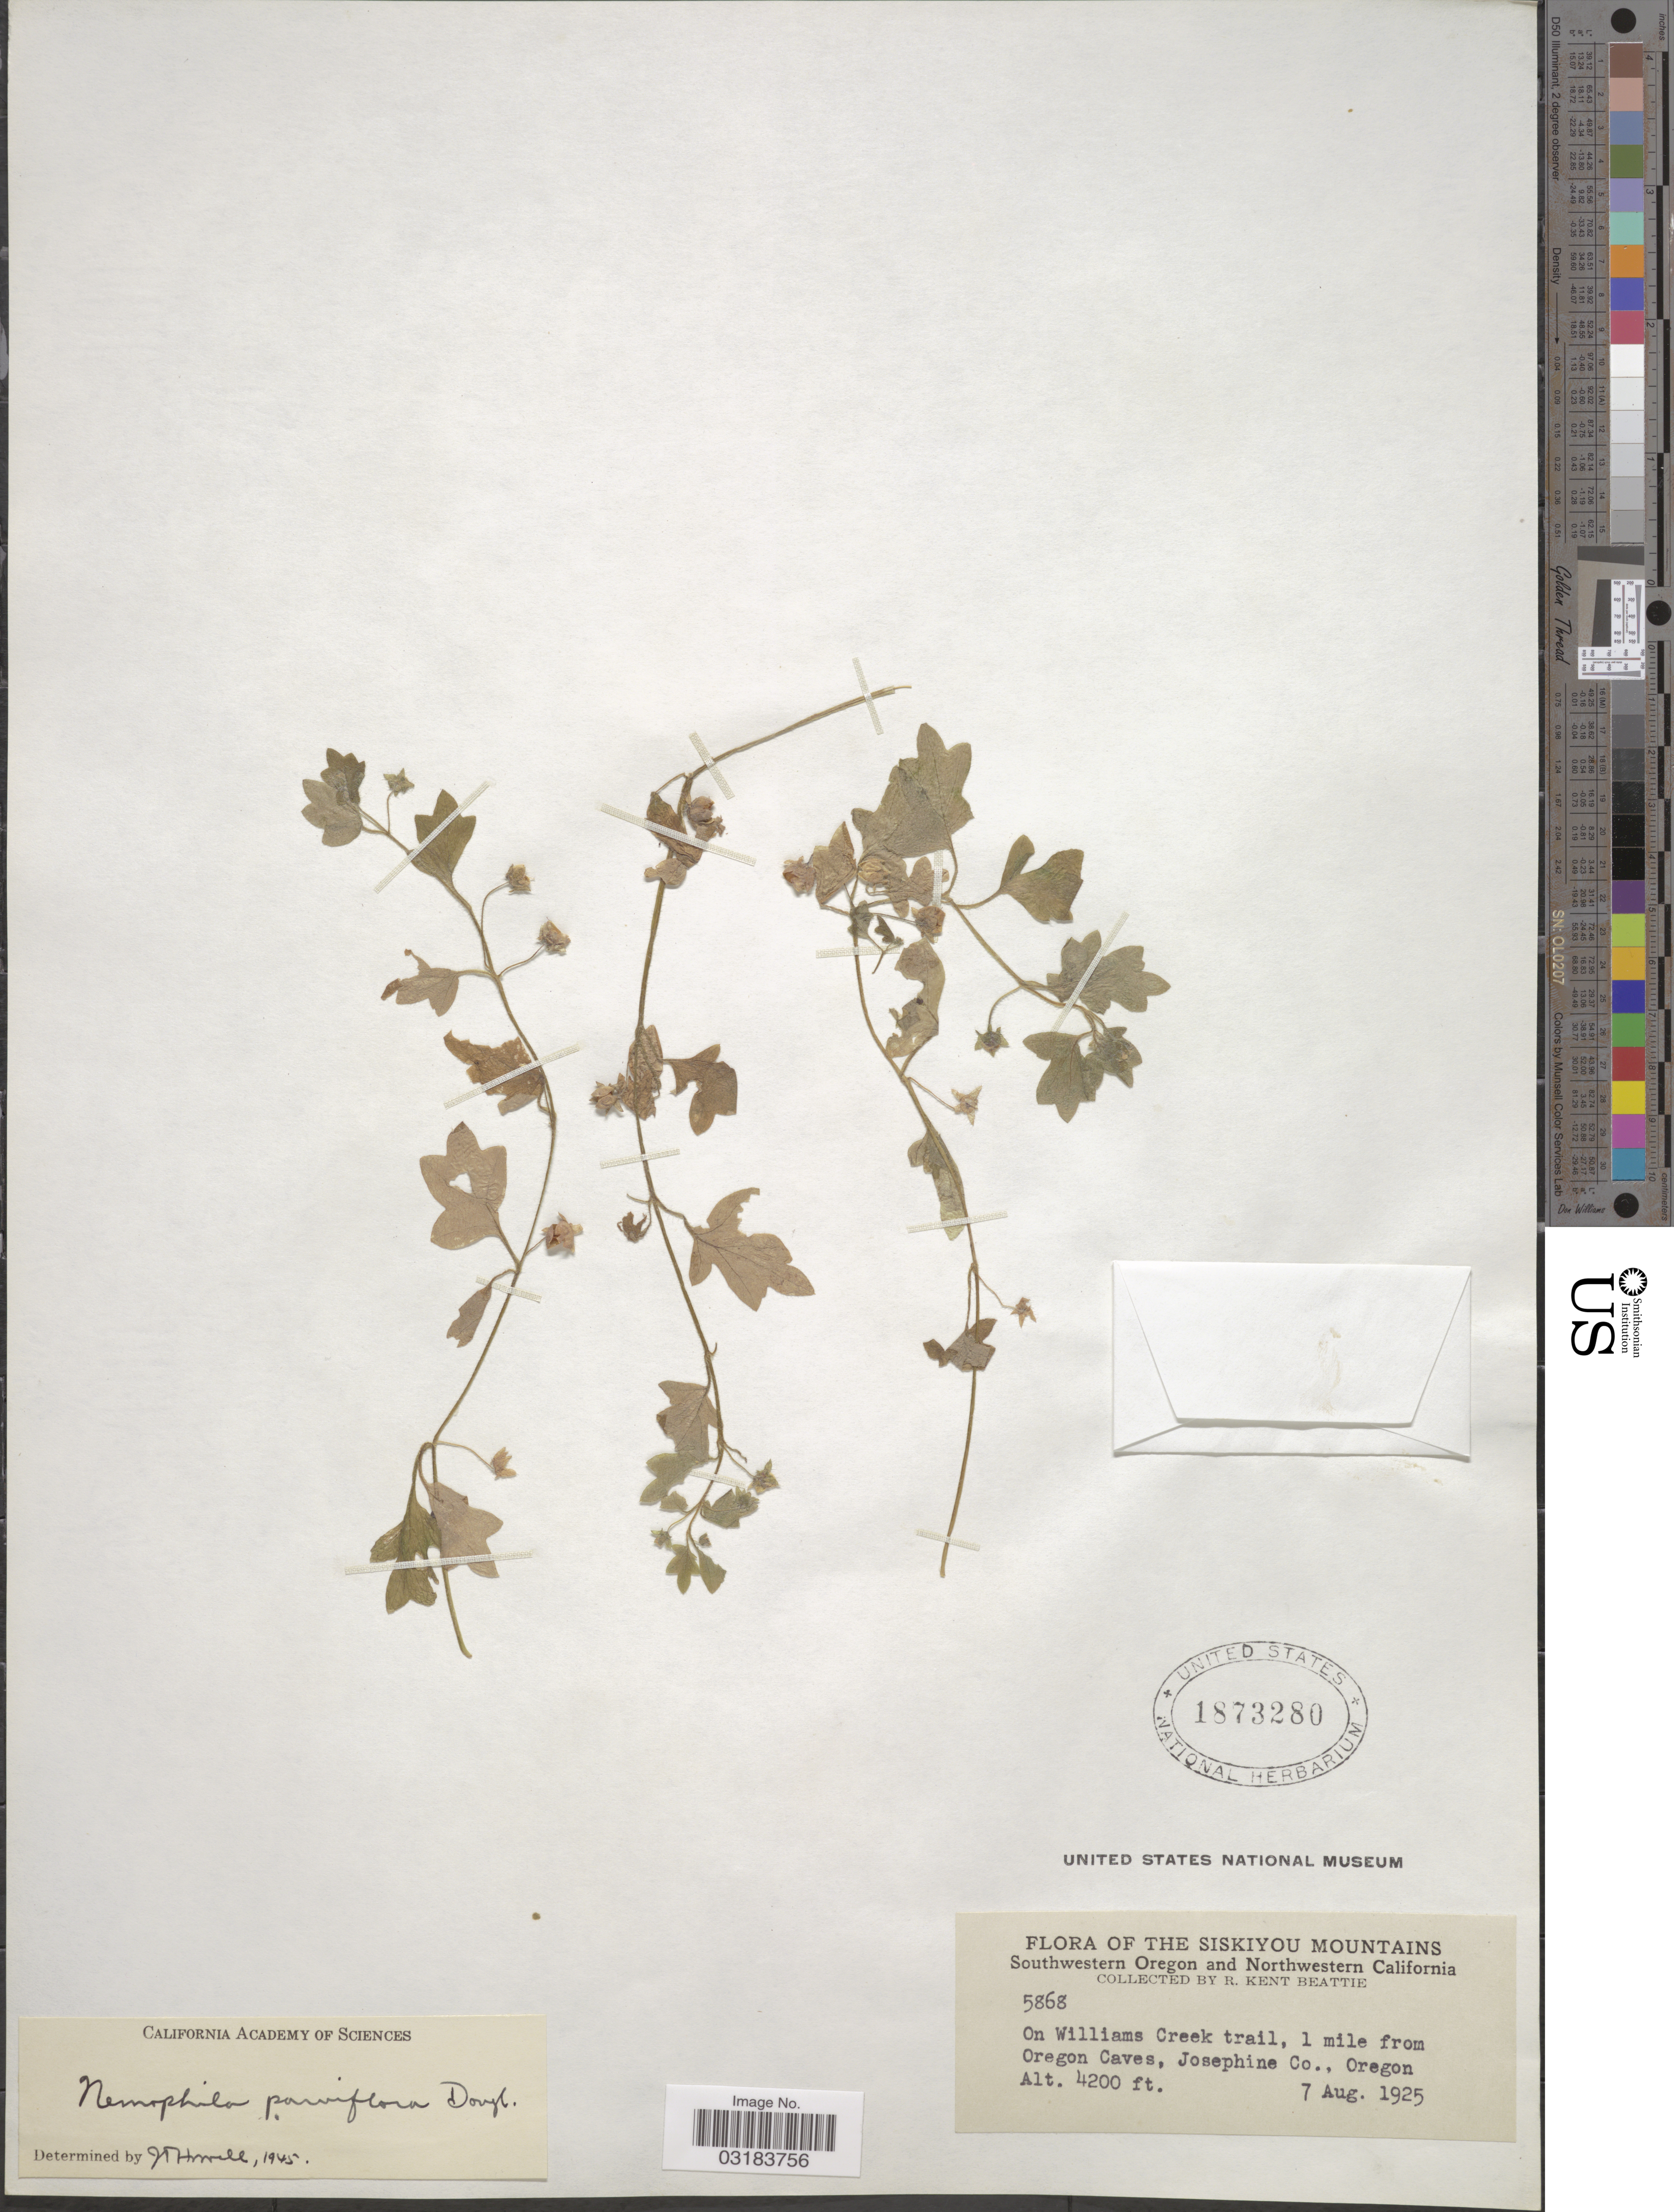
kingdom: Plantae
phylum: Tracheophyta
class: Magnoliopsida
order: Boraginales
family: Hydrophyllaceae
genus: Nemophila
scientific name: Nemophila parviflora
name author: Douglas ex Benth.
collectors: R. K. Beattie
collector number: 5868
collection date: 1925-08-07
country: United States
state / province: Oregon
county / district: Josephine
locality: The Siskiyou Mountains. Southwestern Oregon. On Williams Creek trail, 1 mile from Oregon Caves, Josephine Co.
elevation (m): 1280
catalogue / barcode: US 1873280